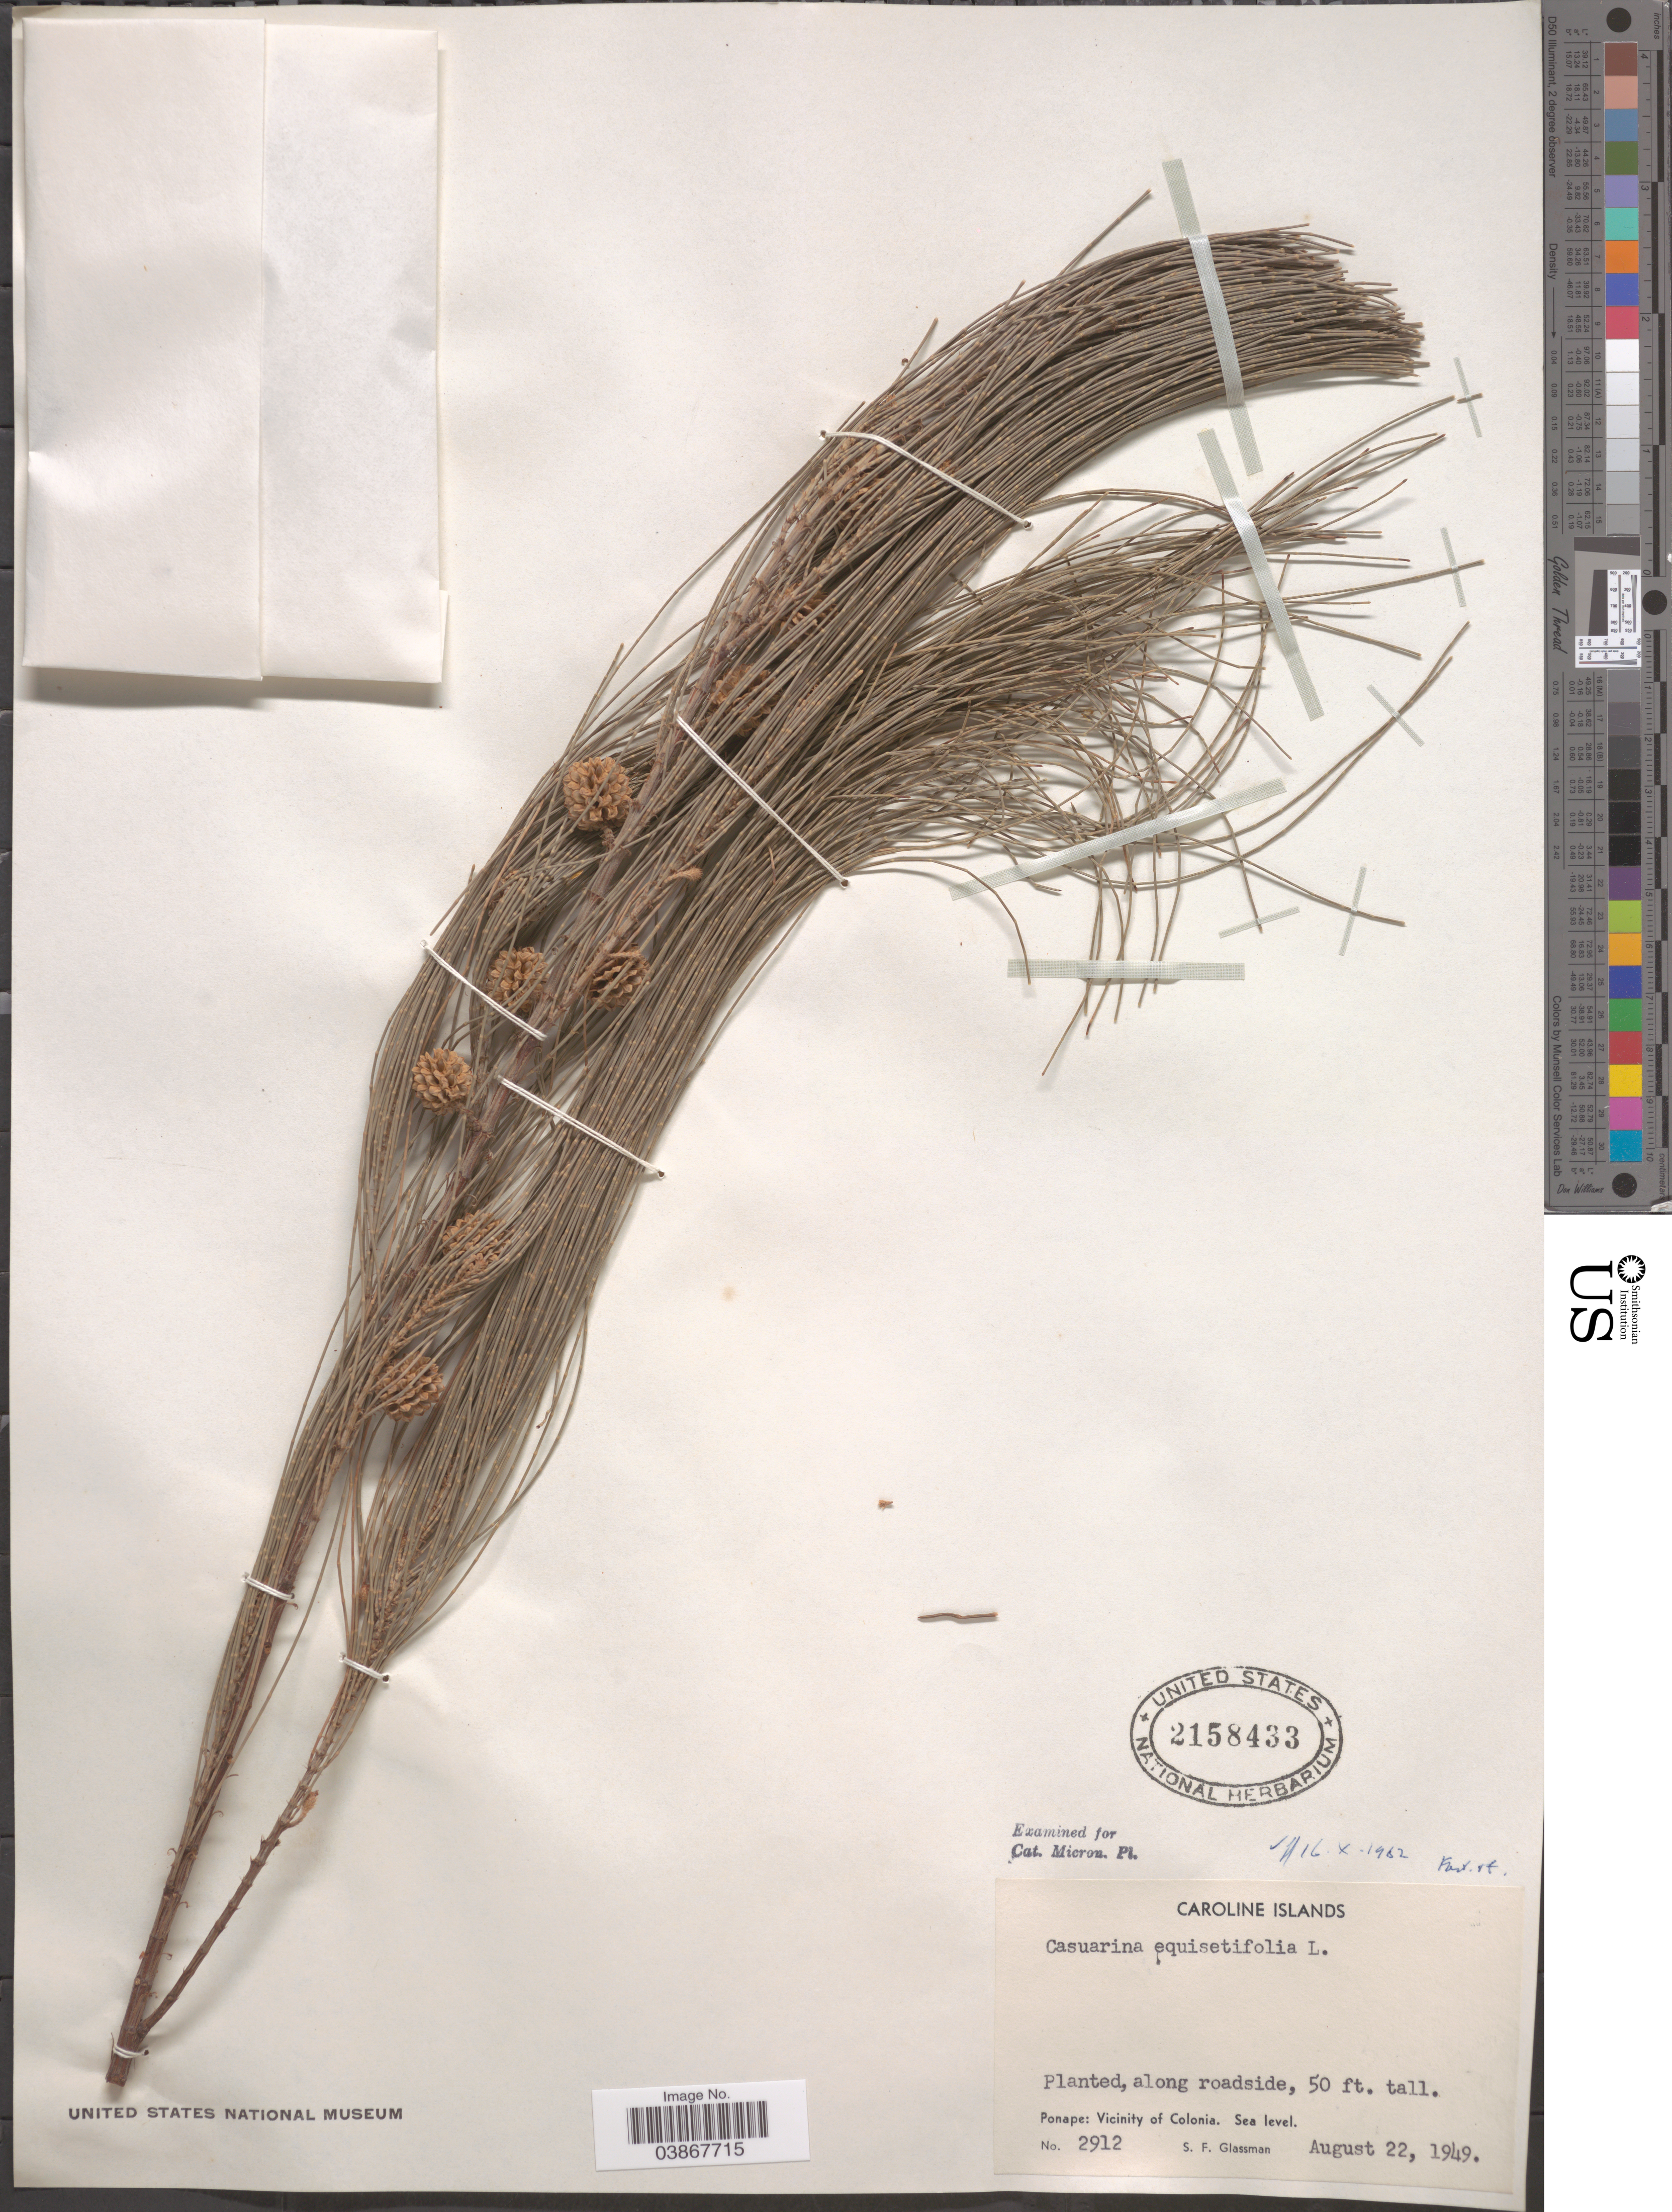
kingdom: Plantae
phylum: Tracheophyta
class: Magnoliopsida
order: Fagales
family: Casuarinaceae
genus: Casuarina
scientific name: Casuarina equisetifolia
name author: L.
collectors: S. F. Glassman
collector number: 2912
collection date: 1949-08-22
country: Micronesia, Federated States of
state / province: Pohnpei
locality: Caroline Islands, along roadside. Ponape: Vicinity of Colonia.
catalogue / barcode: US 2158433